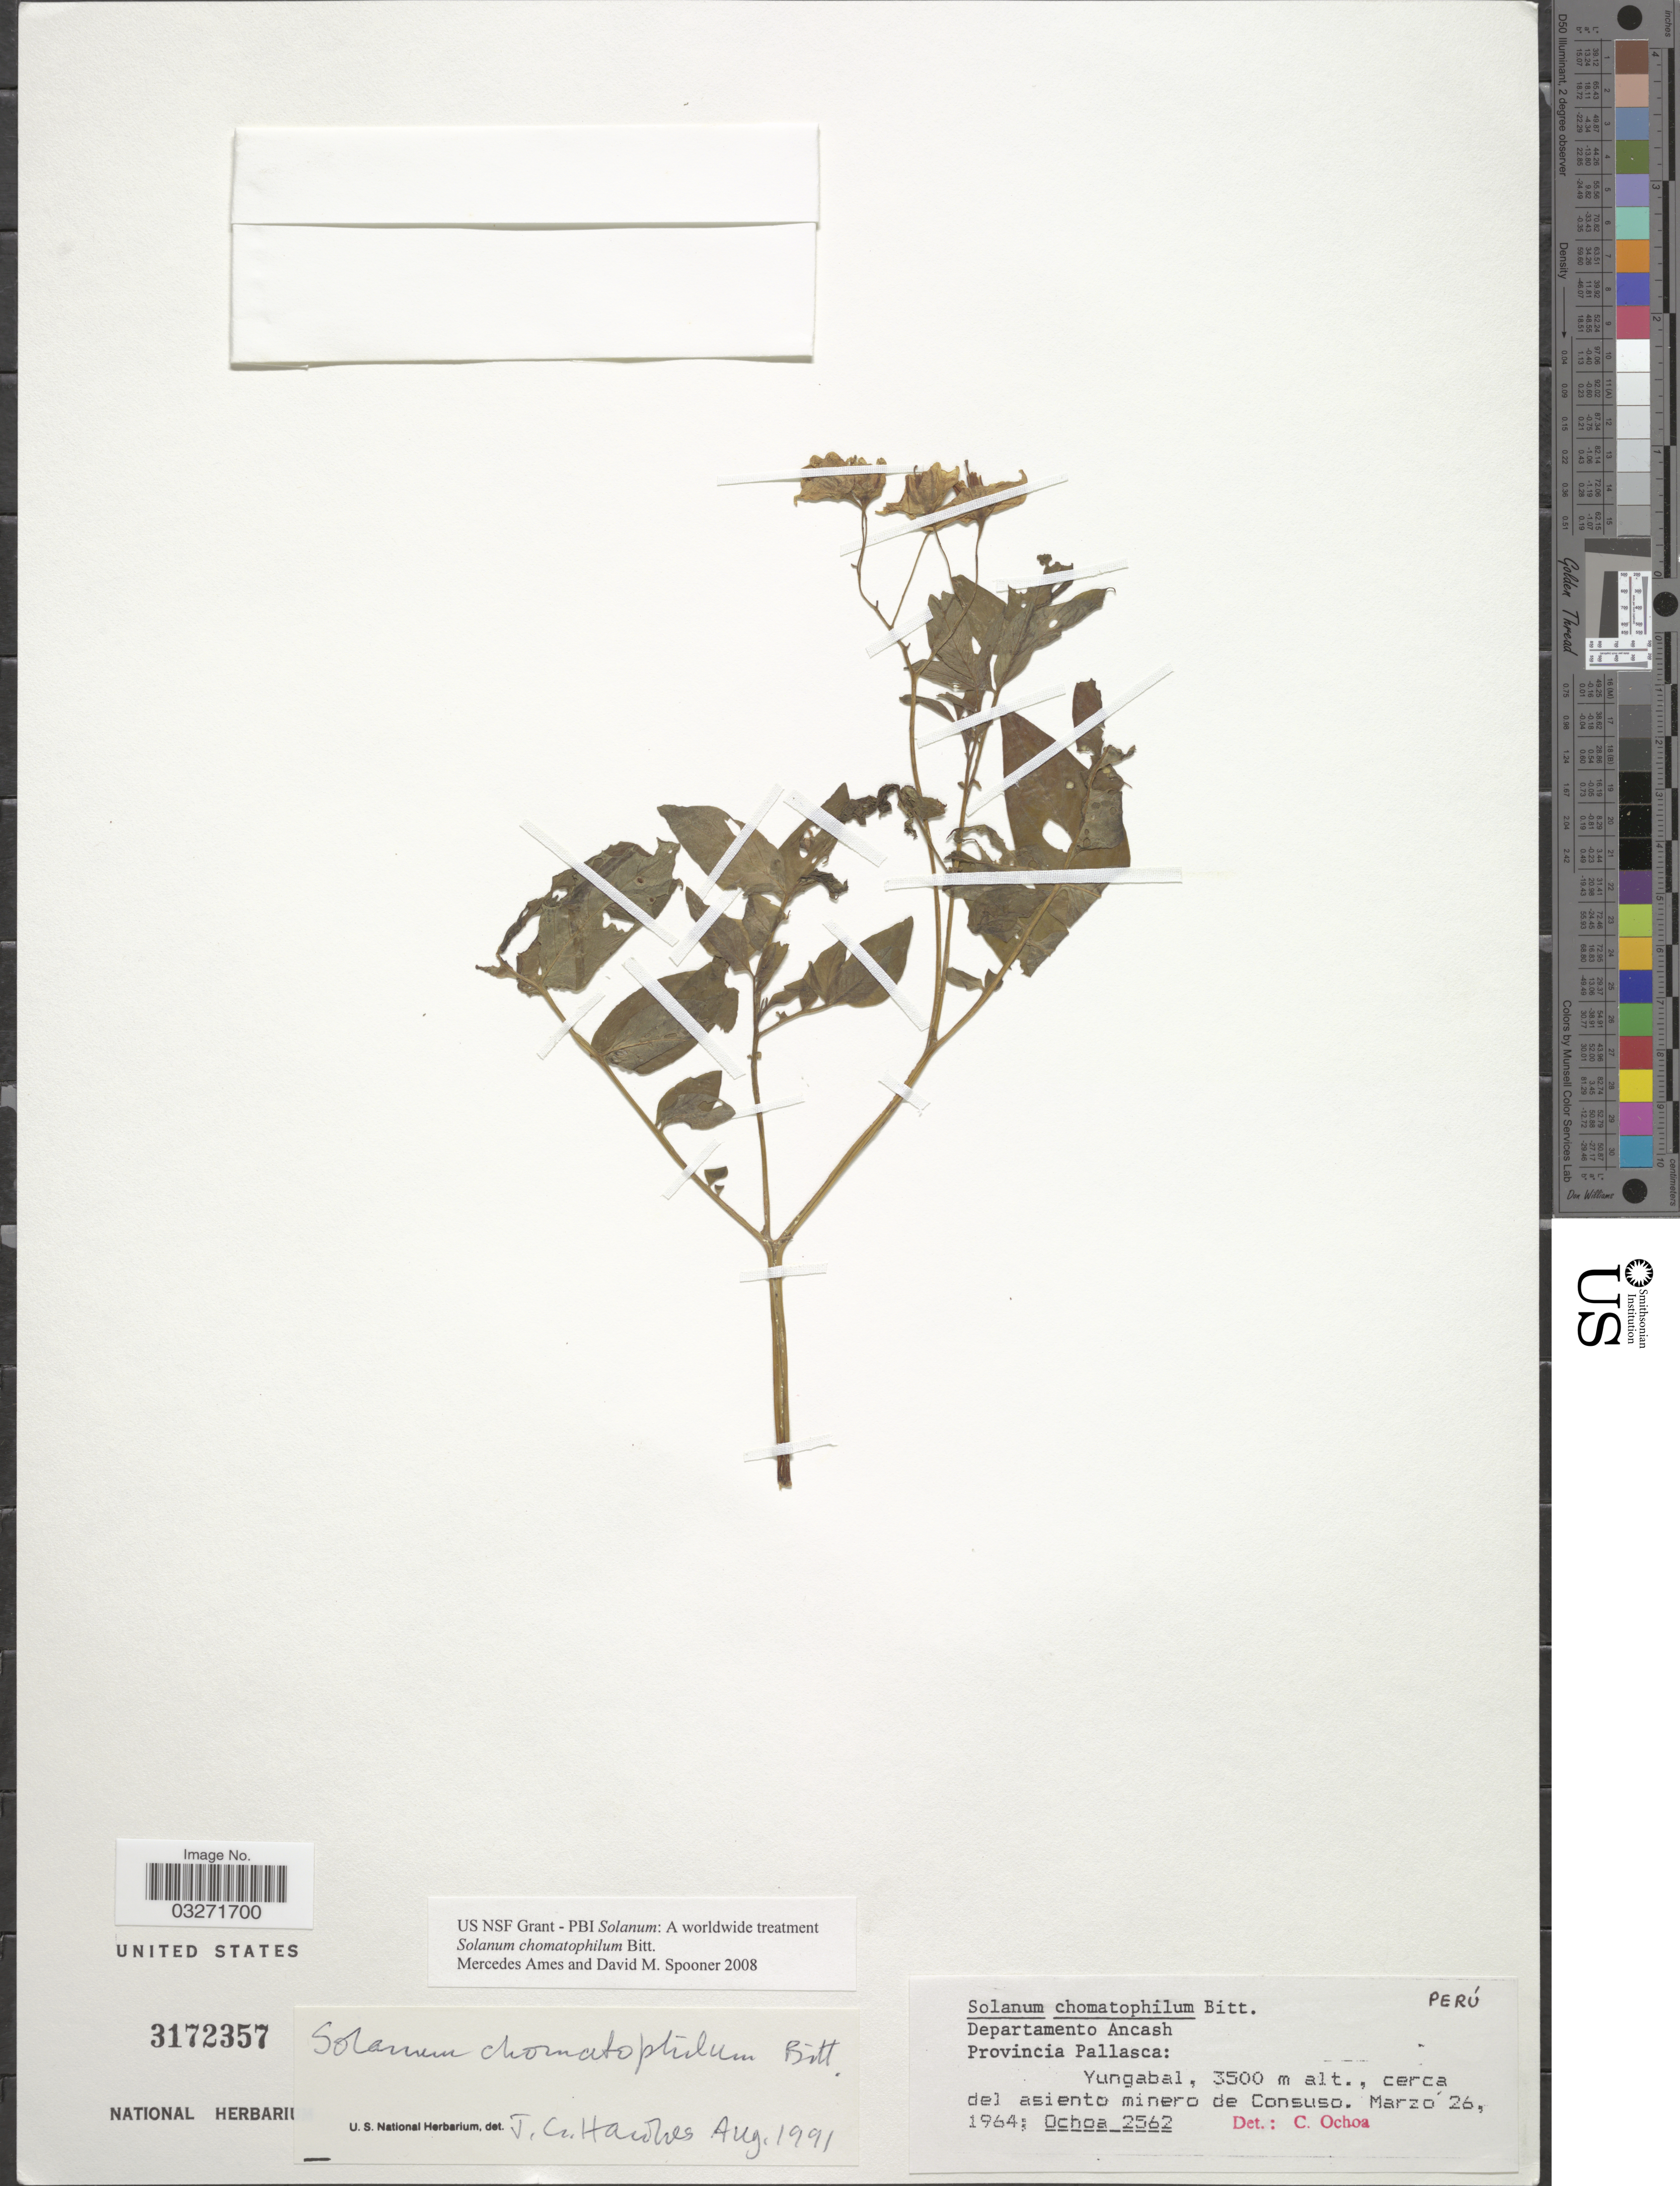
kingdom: Plantae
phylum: Tracheophyta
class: Magnoliopsida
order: Solanales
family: Solanaceae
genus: Solanum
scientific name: Solanum chomatophilum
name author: Bitter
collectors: -. Ochoa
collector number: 2562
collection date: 1964-03-26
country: Peru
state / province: Ancash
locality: Departamento Ancash. Provincia Pallasca: Yungabal, cerca del asiento minero de Consuso.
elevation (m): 3500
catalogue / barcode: US 3172357